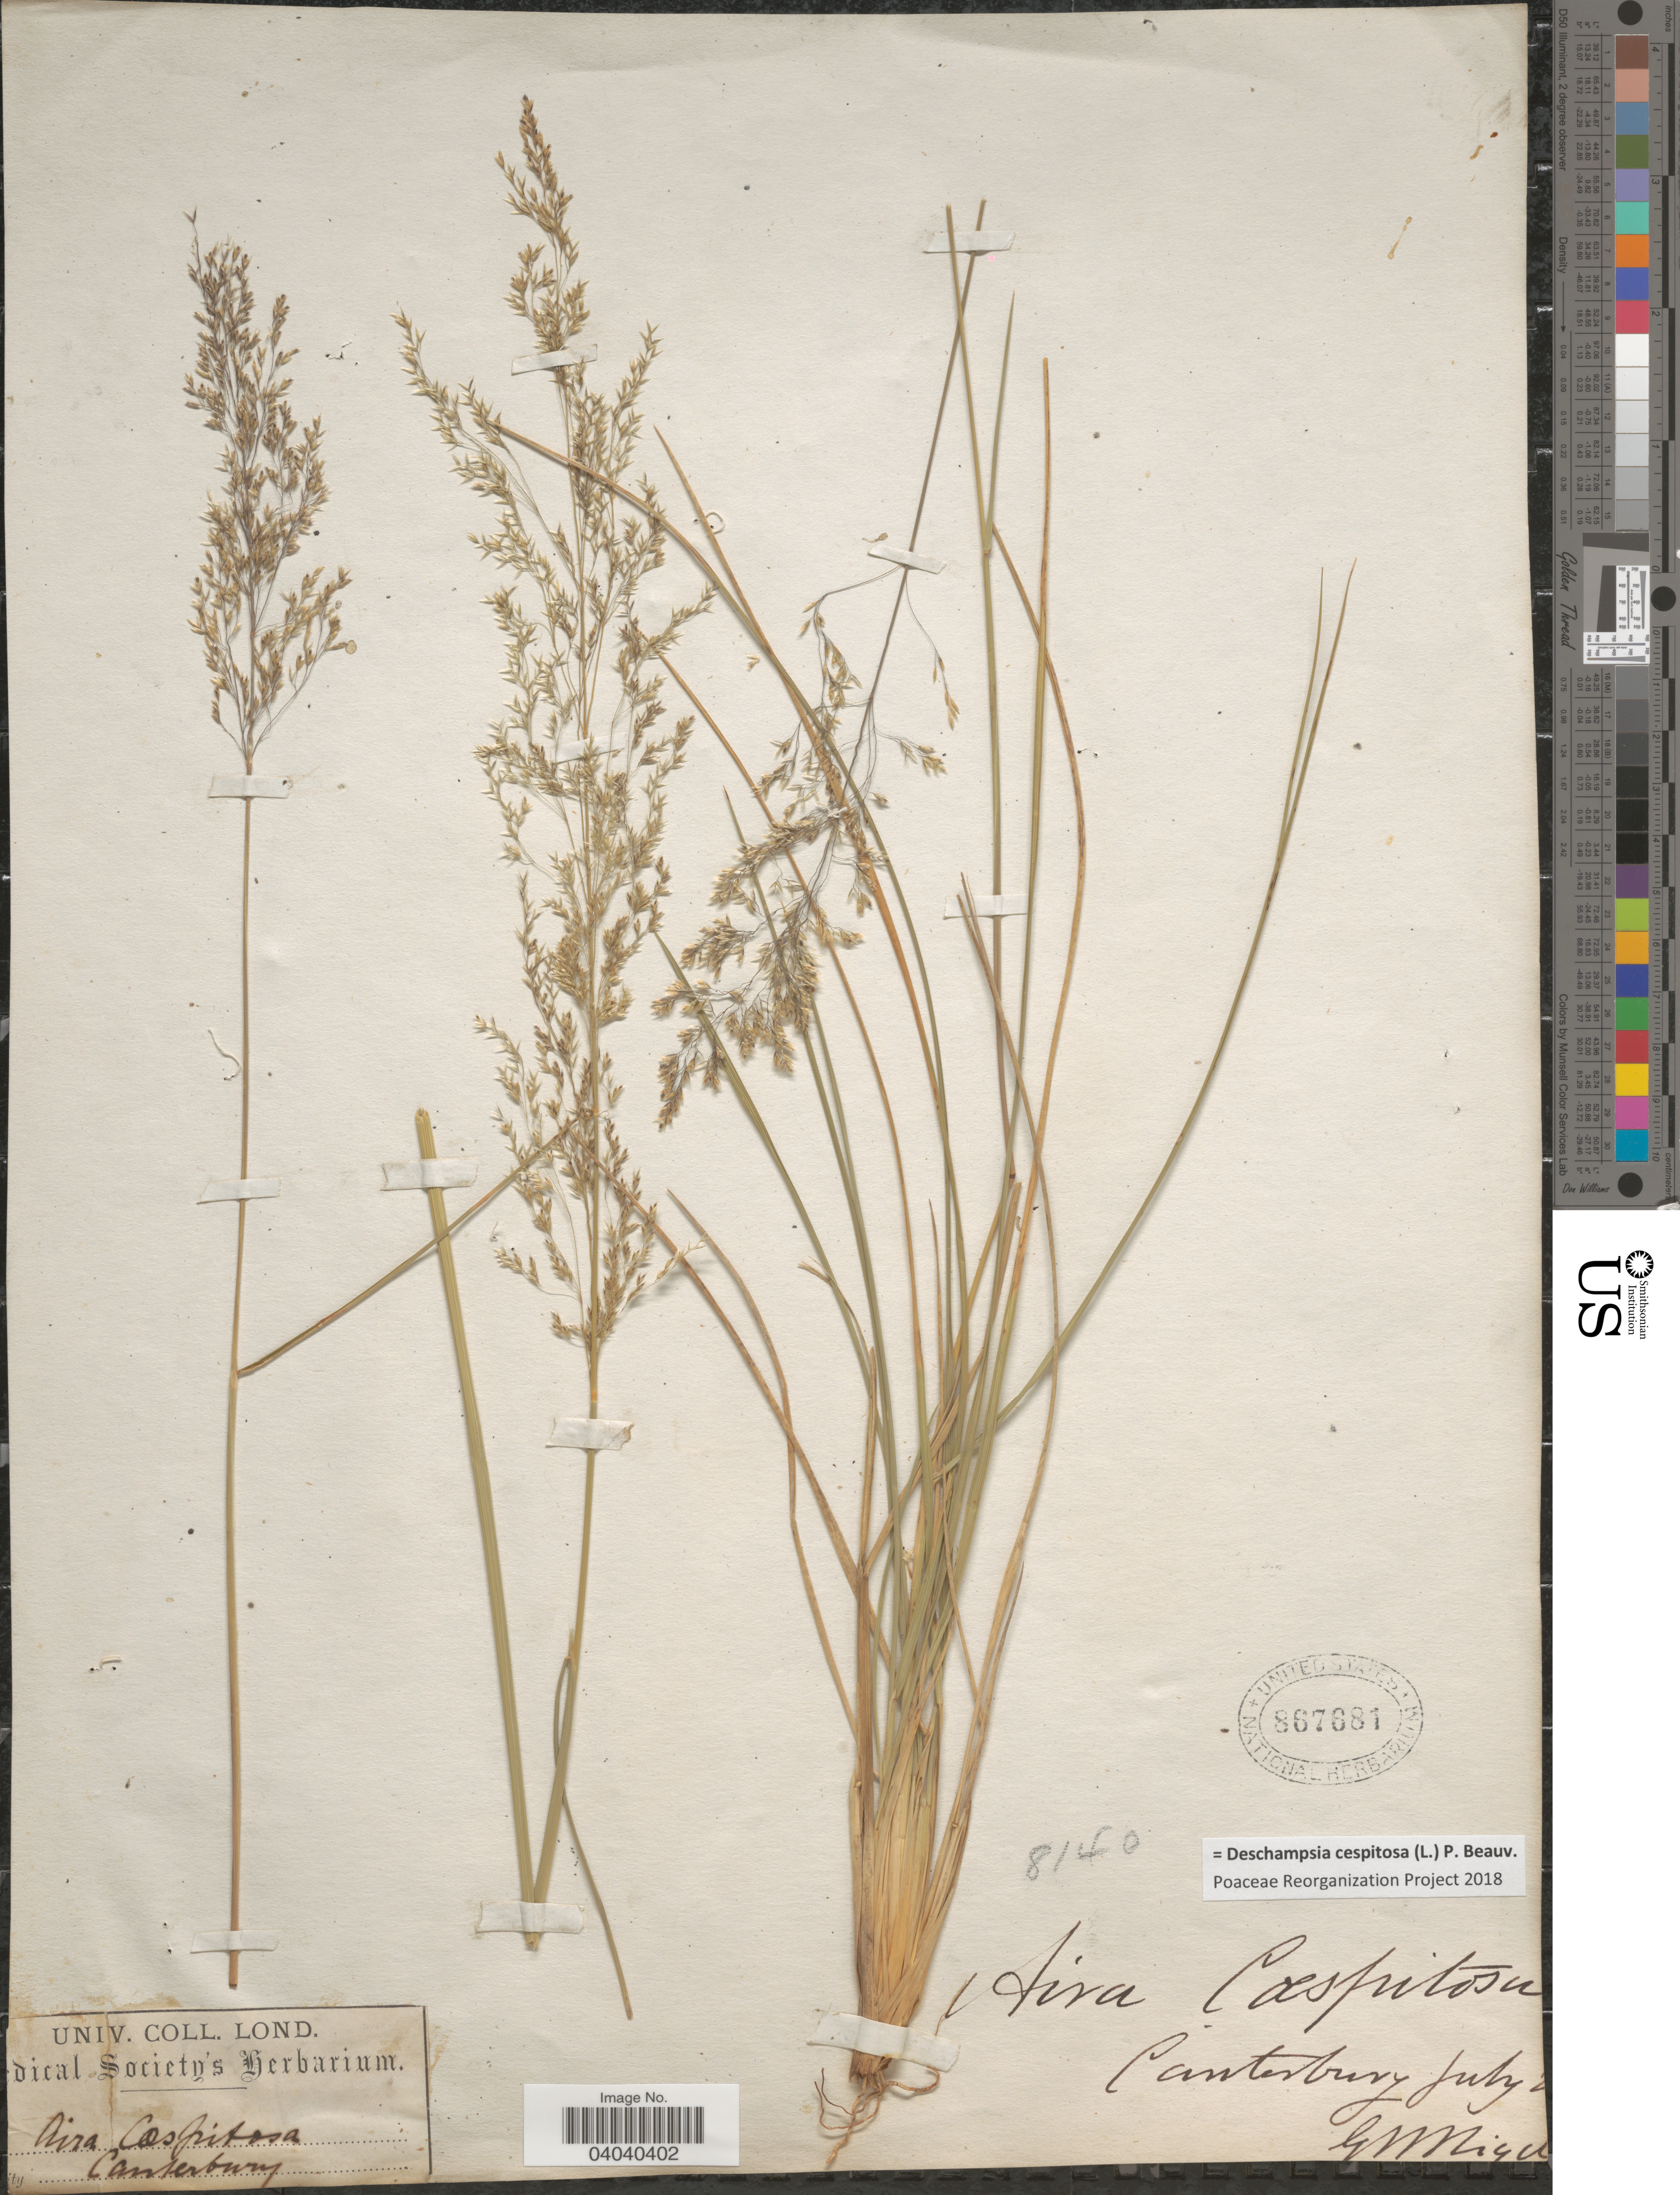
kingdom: Plantae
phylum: Tracheophyta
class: Liliopsida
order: Poales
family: Poaceae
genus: Deschampsia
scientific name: Deschampsia cespitosa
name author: (L.) P. Beauv.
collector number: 8140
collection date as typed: Transcribed d/m/y: /7/2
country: New Zealand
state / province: Canterbury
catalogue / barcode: US 867681